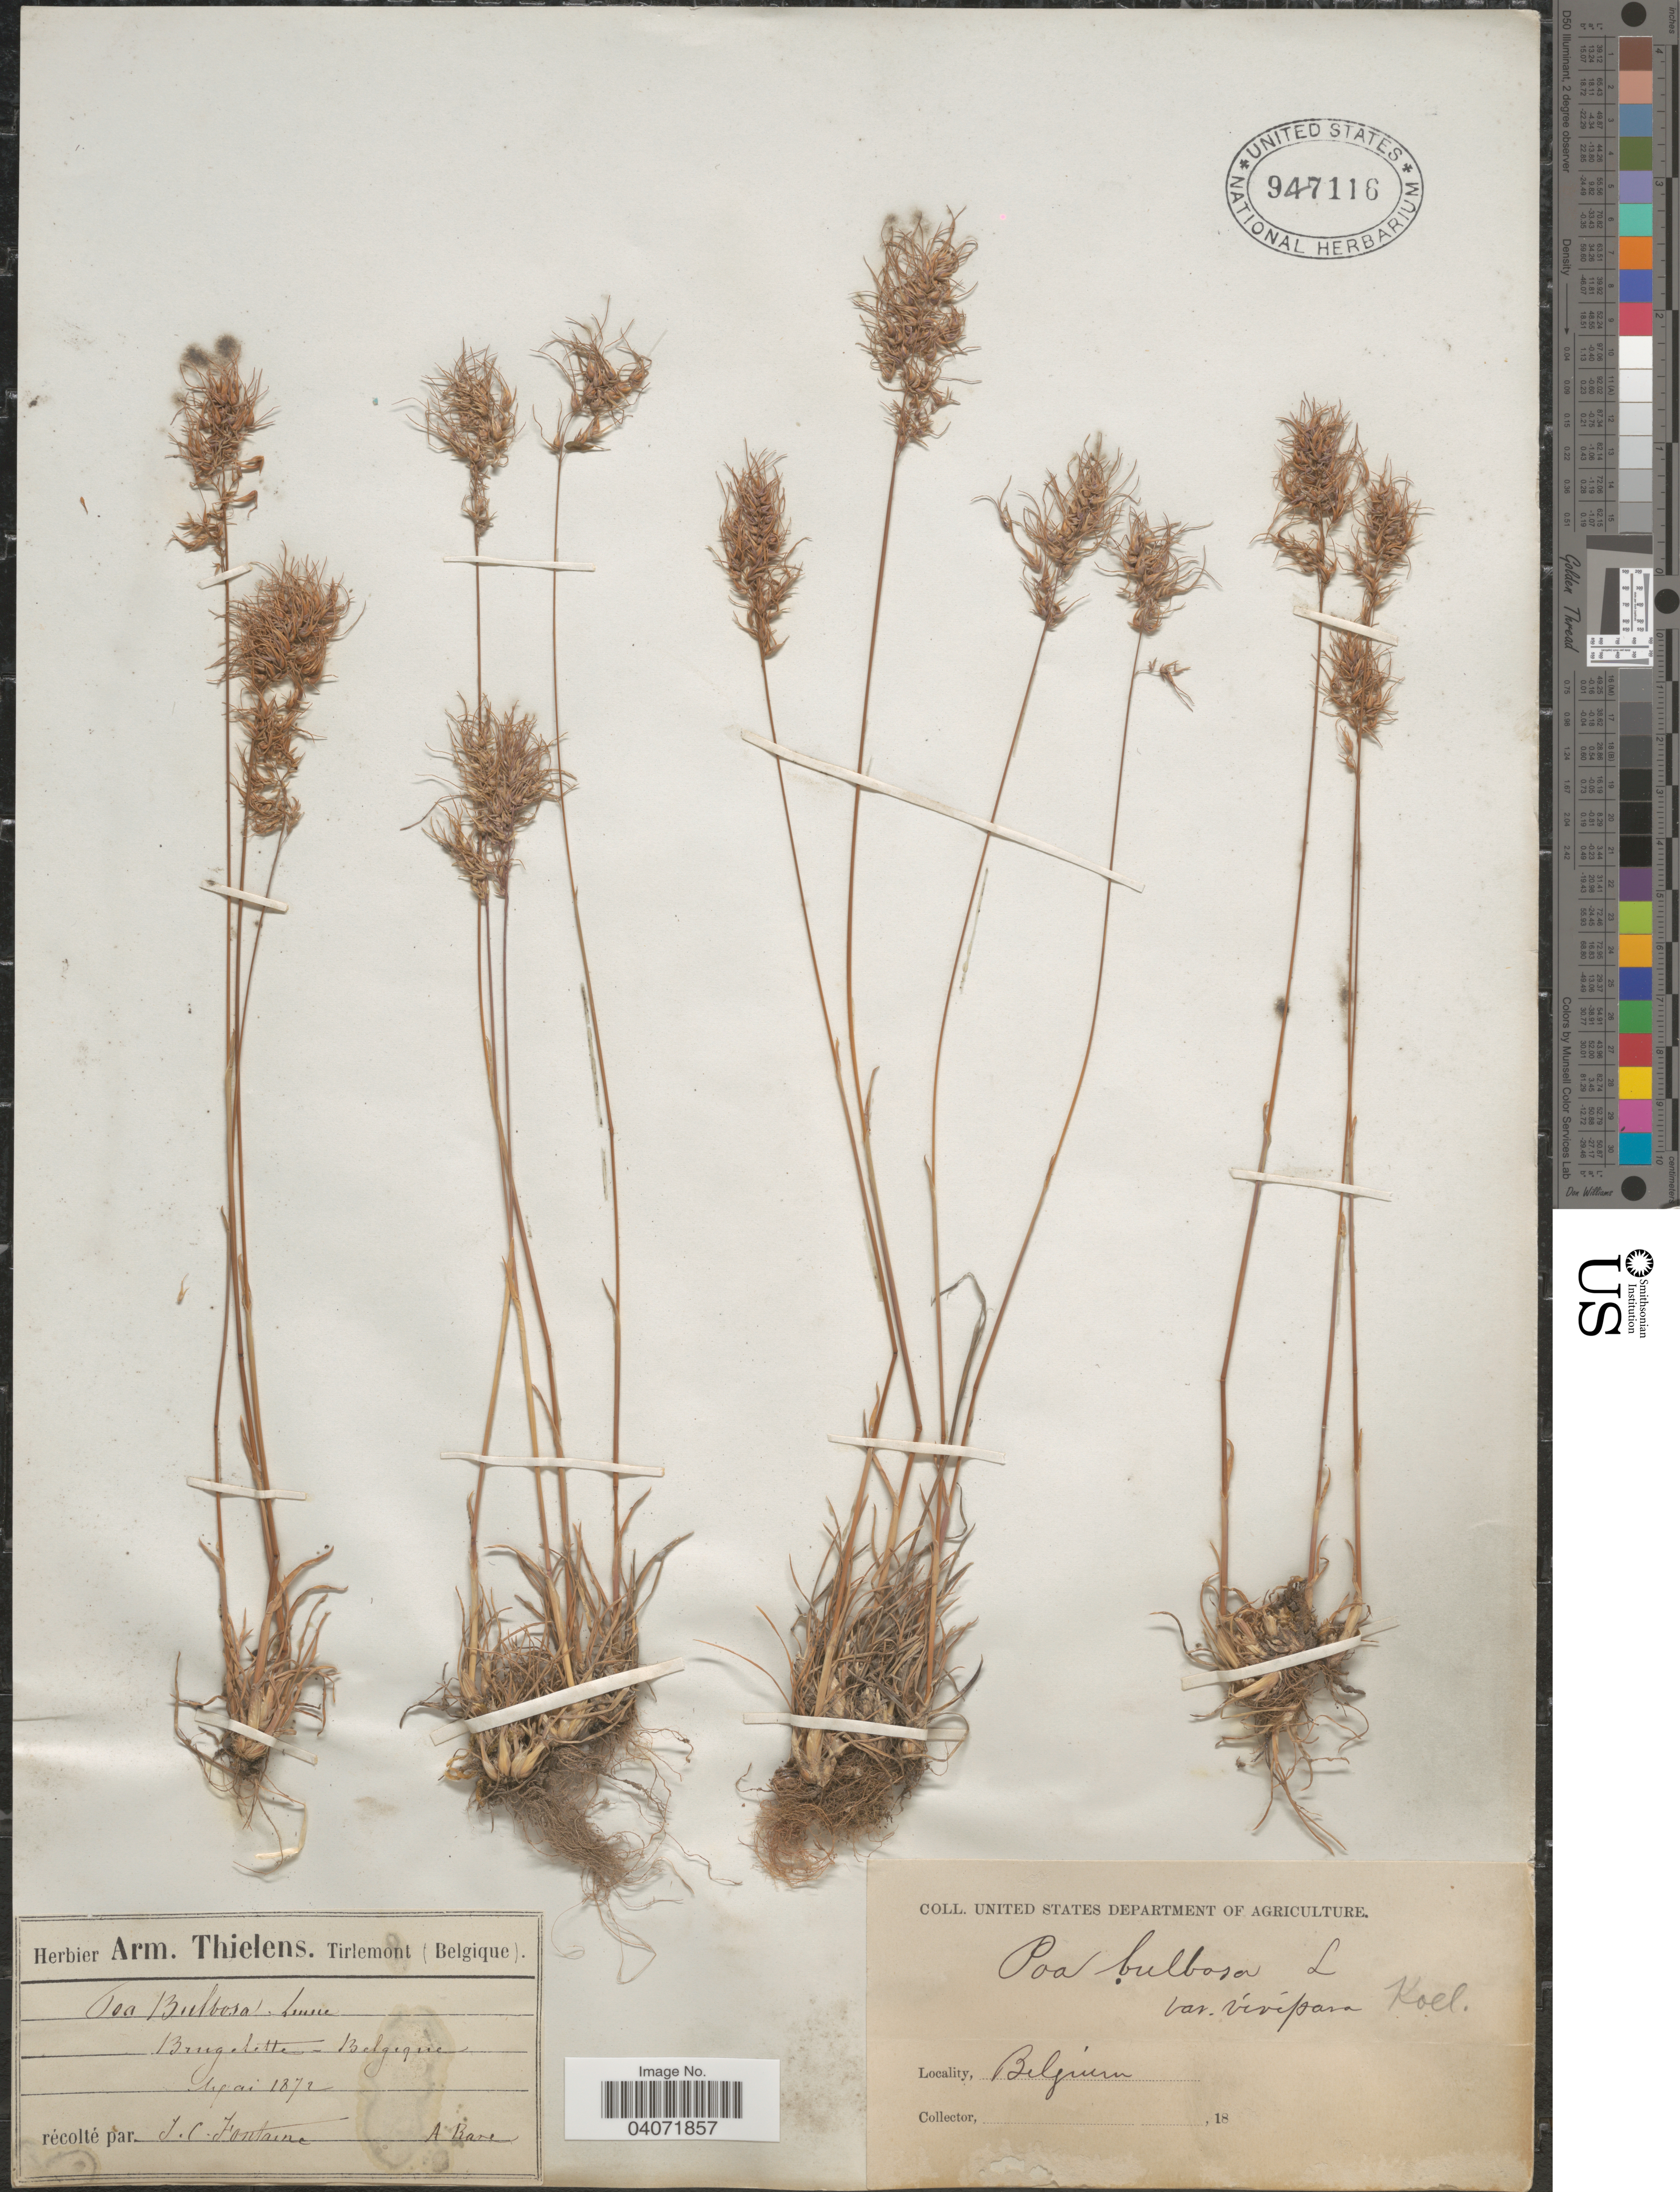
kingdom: Plantae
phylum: Tracheophyta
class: Liliopsida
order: Poales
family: Poaceae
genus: Poa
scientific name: Poa bulbosa subsp. bulbosa var. vivipara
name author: Koeler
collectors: J. Fontaine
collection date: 1872-05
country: Belgium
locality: Brugelette - Belgique.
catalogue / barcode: US 947116